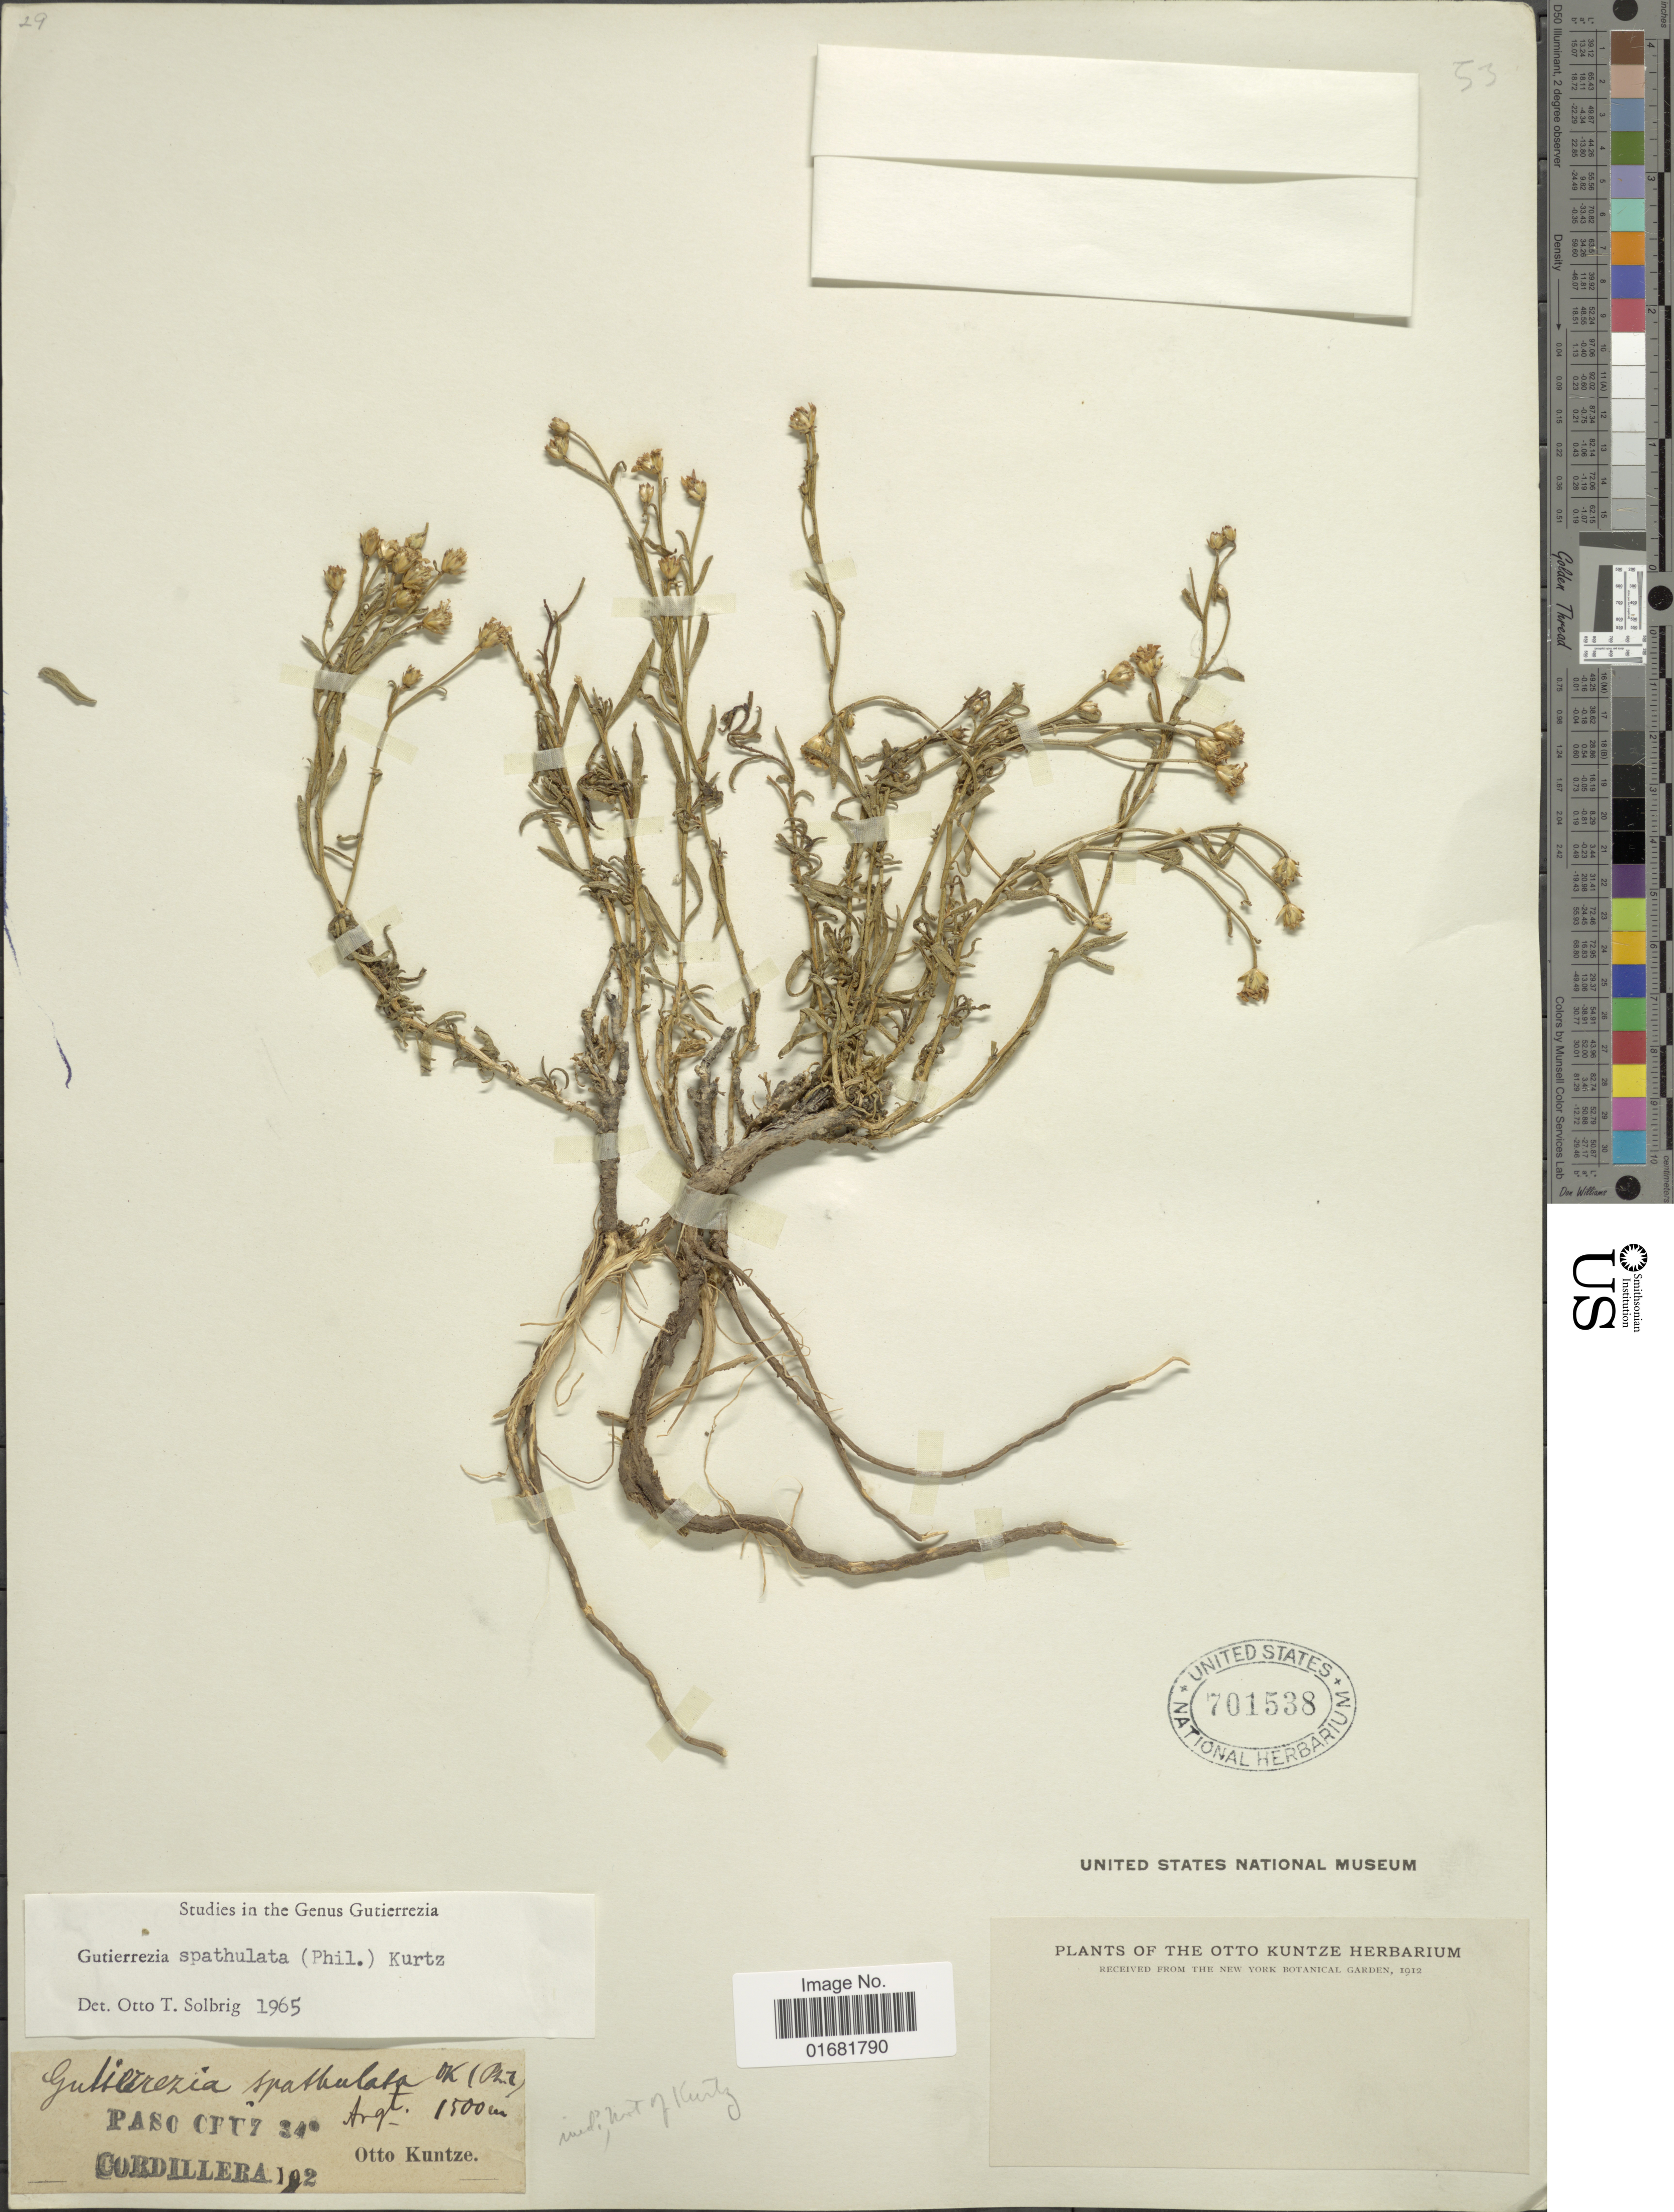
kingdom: Plantae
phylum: Tracheophyta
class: Magnoliopsida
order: Asterales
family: Asteraceae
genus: Gutierrezia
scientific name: Gutierrezia spathulata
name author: (Phil.) Kurtz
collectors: C.E.O. Kuntze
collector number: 102*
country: Chile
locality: Paso Cruz. Cordillera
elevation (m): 1500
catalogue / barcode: US 701538